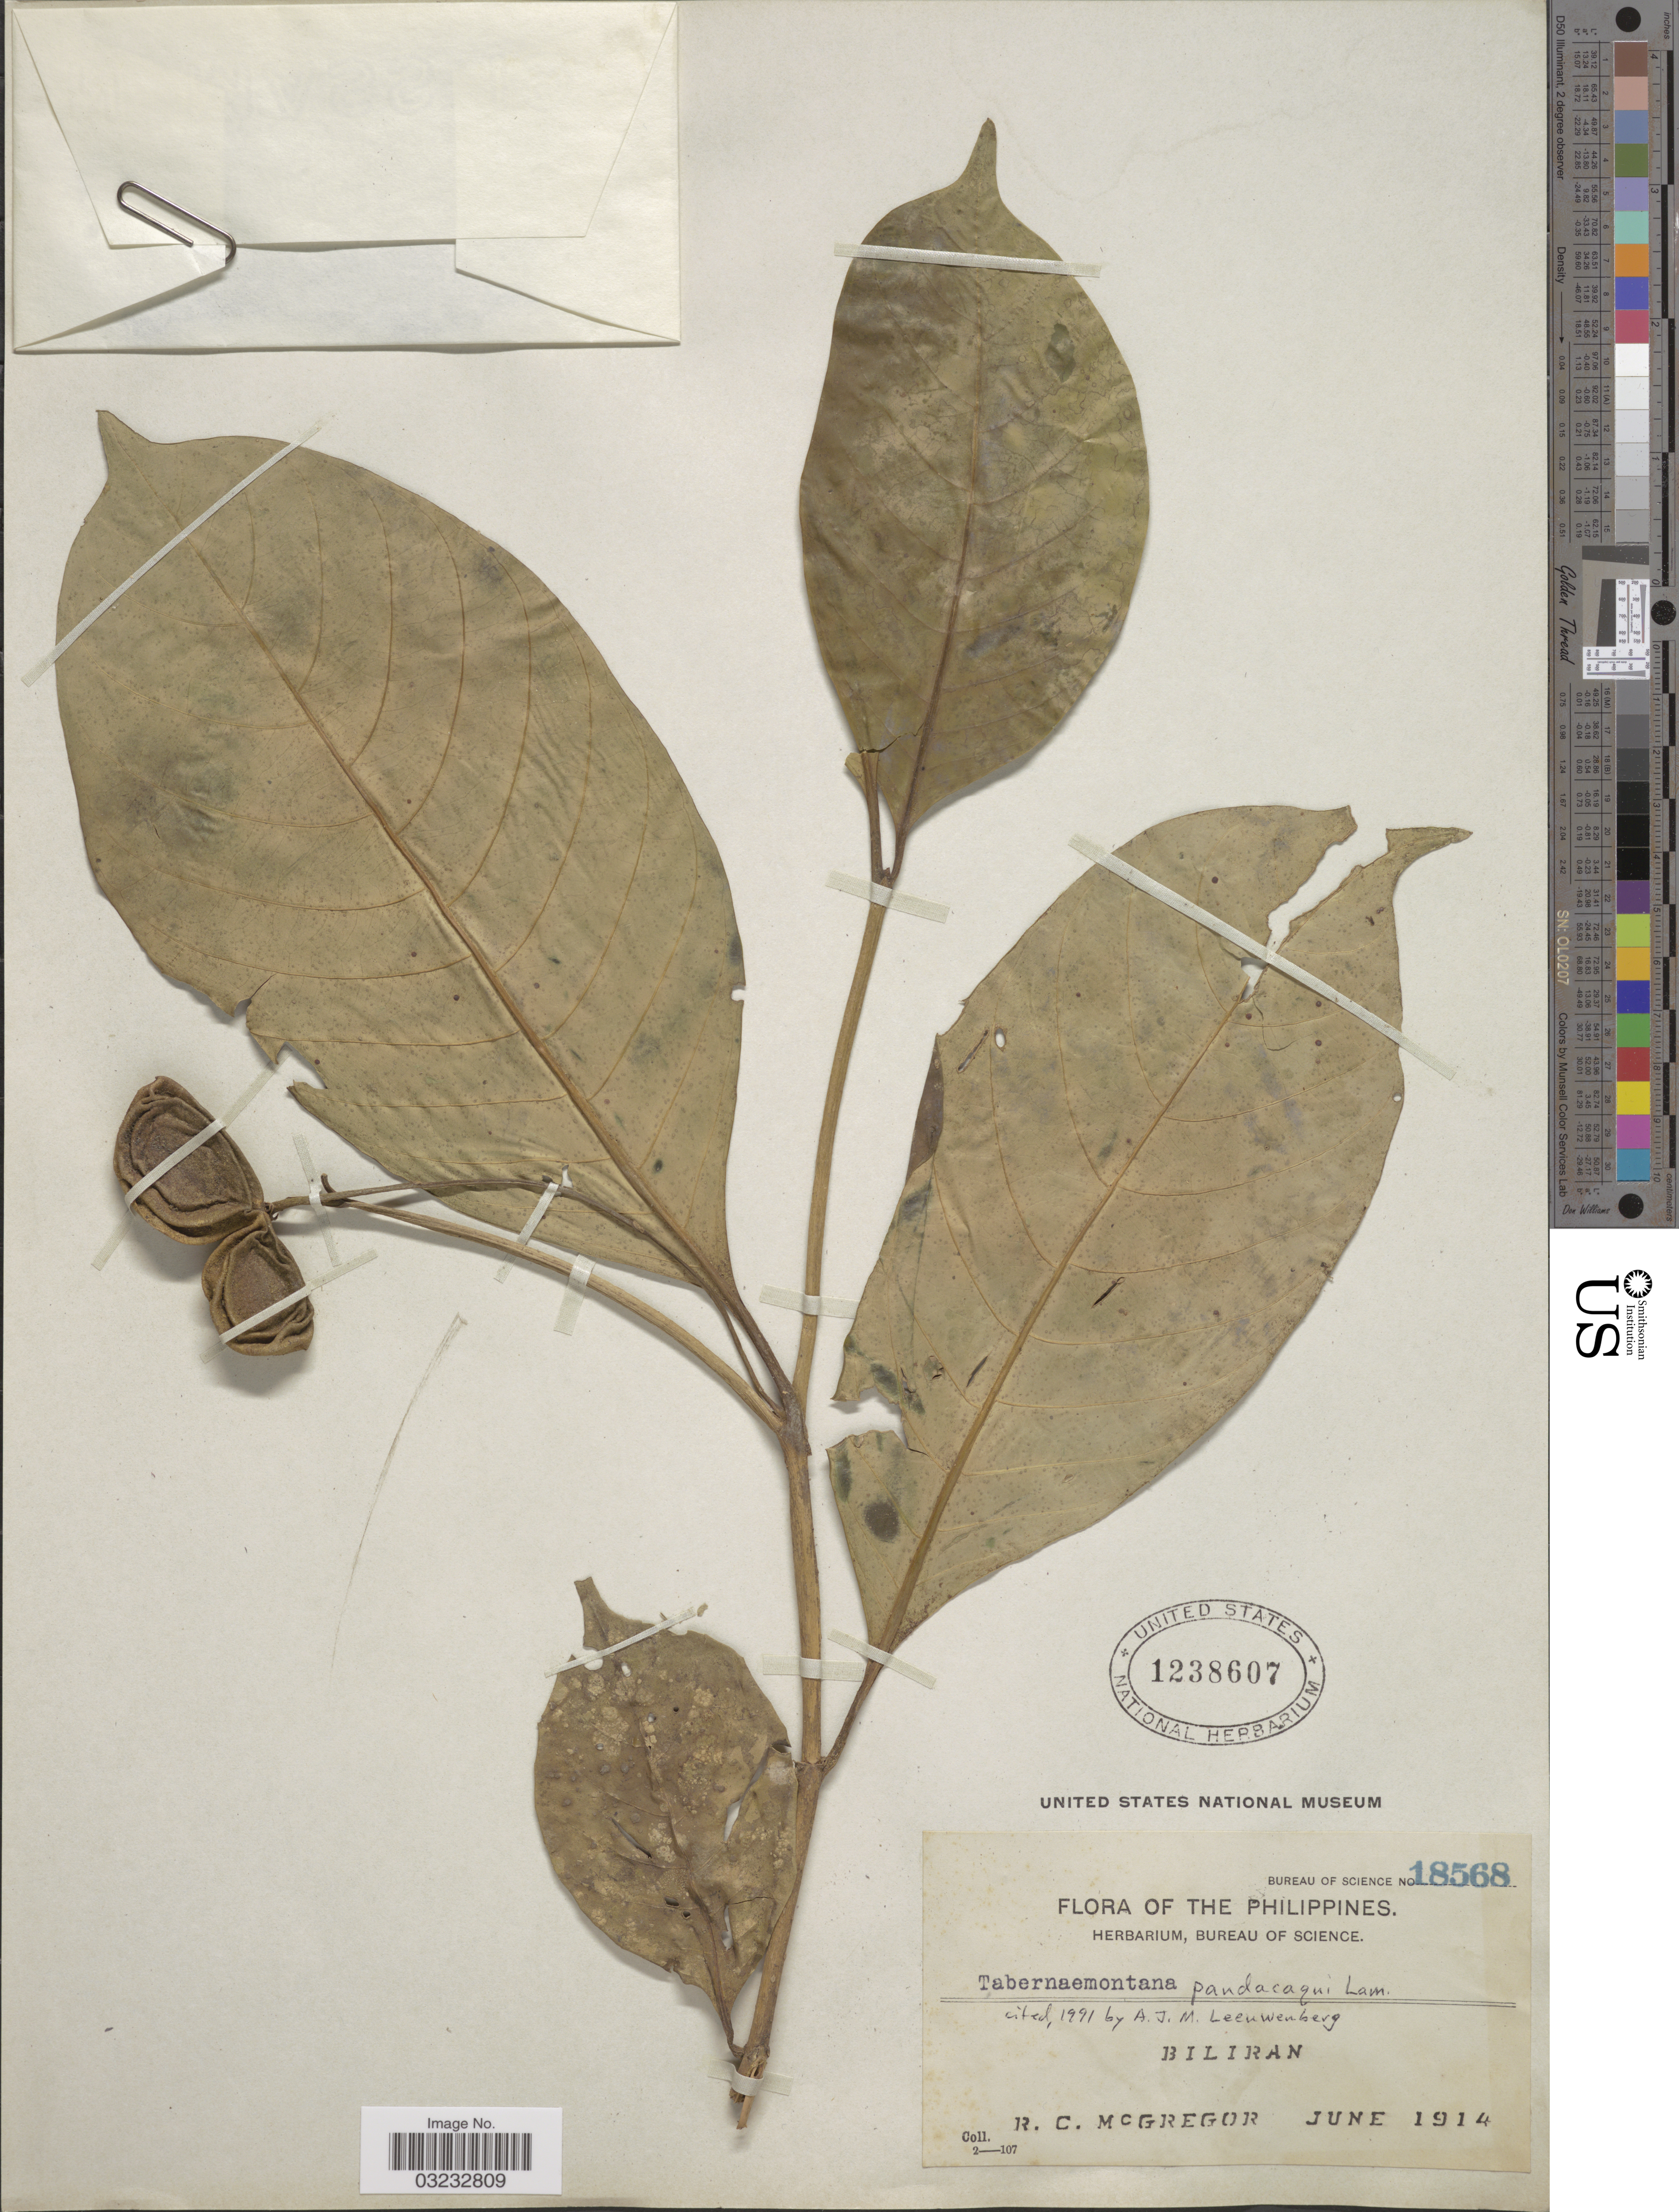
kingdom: Plantae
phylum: Tracheophyta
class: Magnoliopsida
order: Gentianales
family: Apocynaceae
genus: Tabernaemontana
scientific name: Tabernaemontana pandacaqui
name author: Poir.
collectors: R. C. McGregor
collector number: Bureau of Science 18568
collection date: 1914-06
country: Philippines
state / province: Eastern Visayas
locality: Biliran.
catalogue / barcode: US 1238607